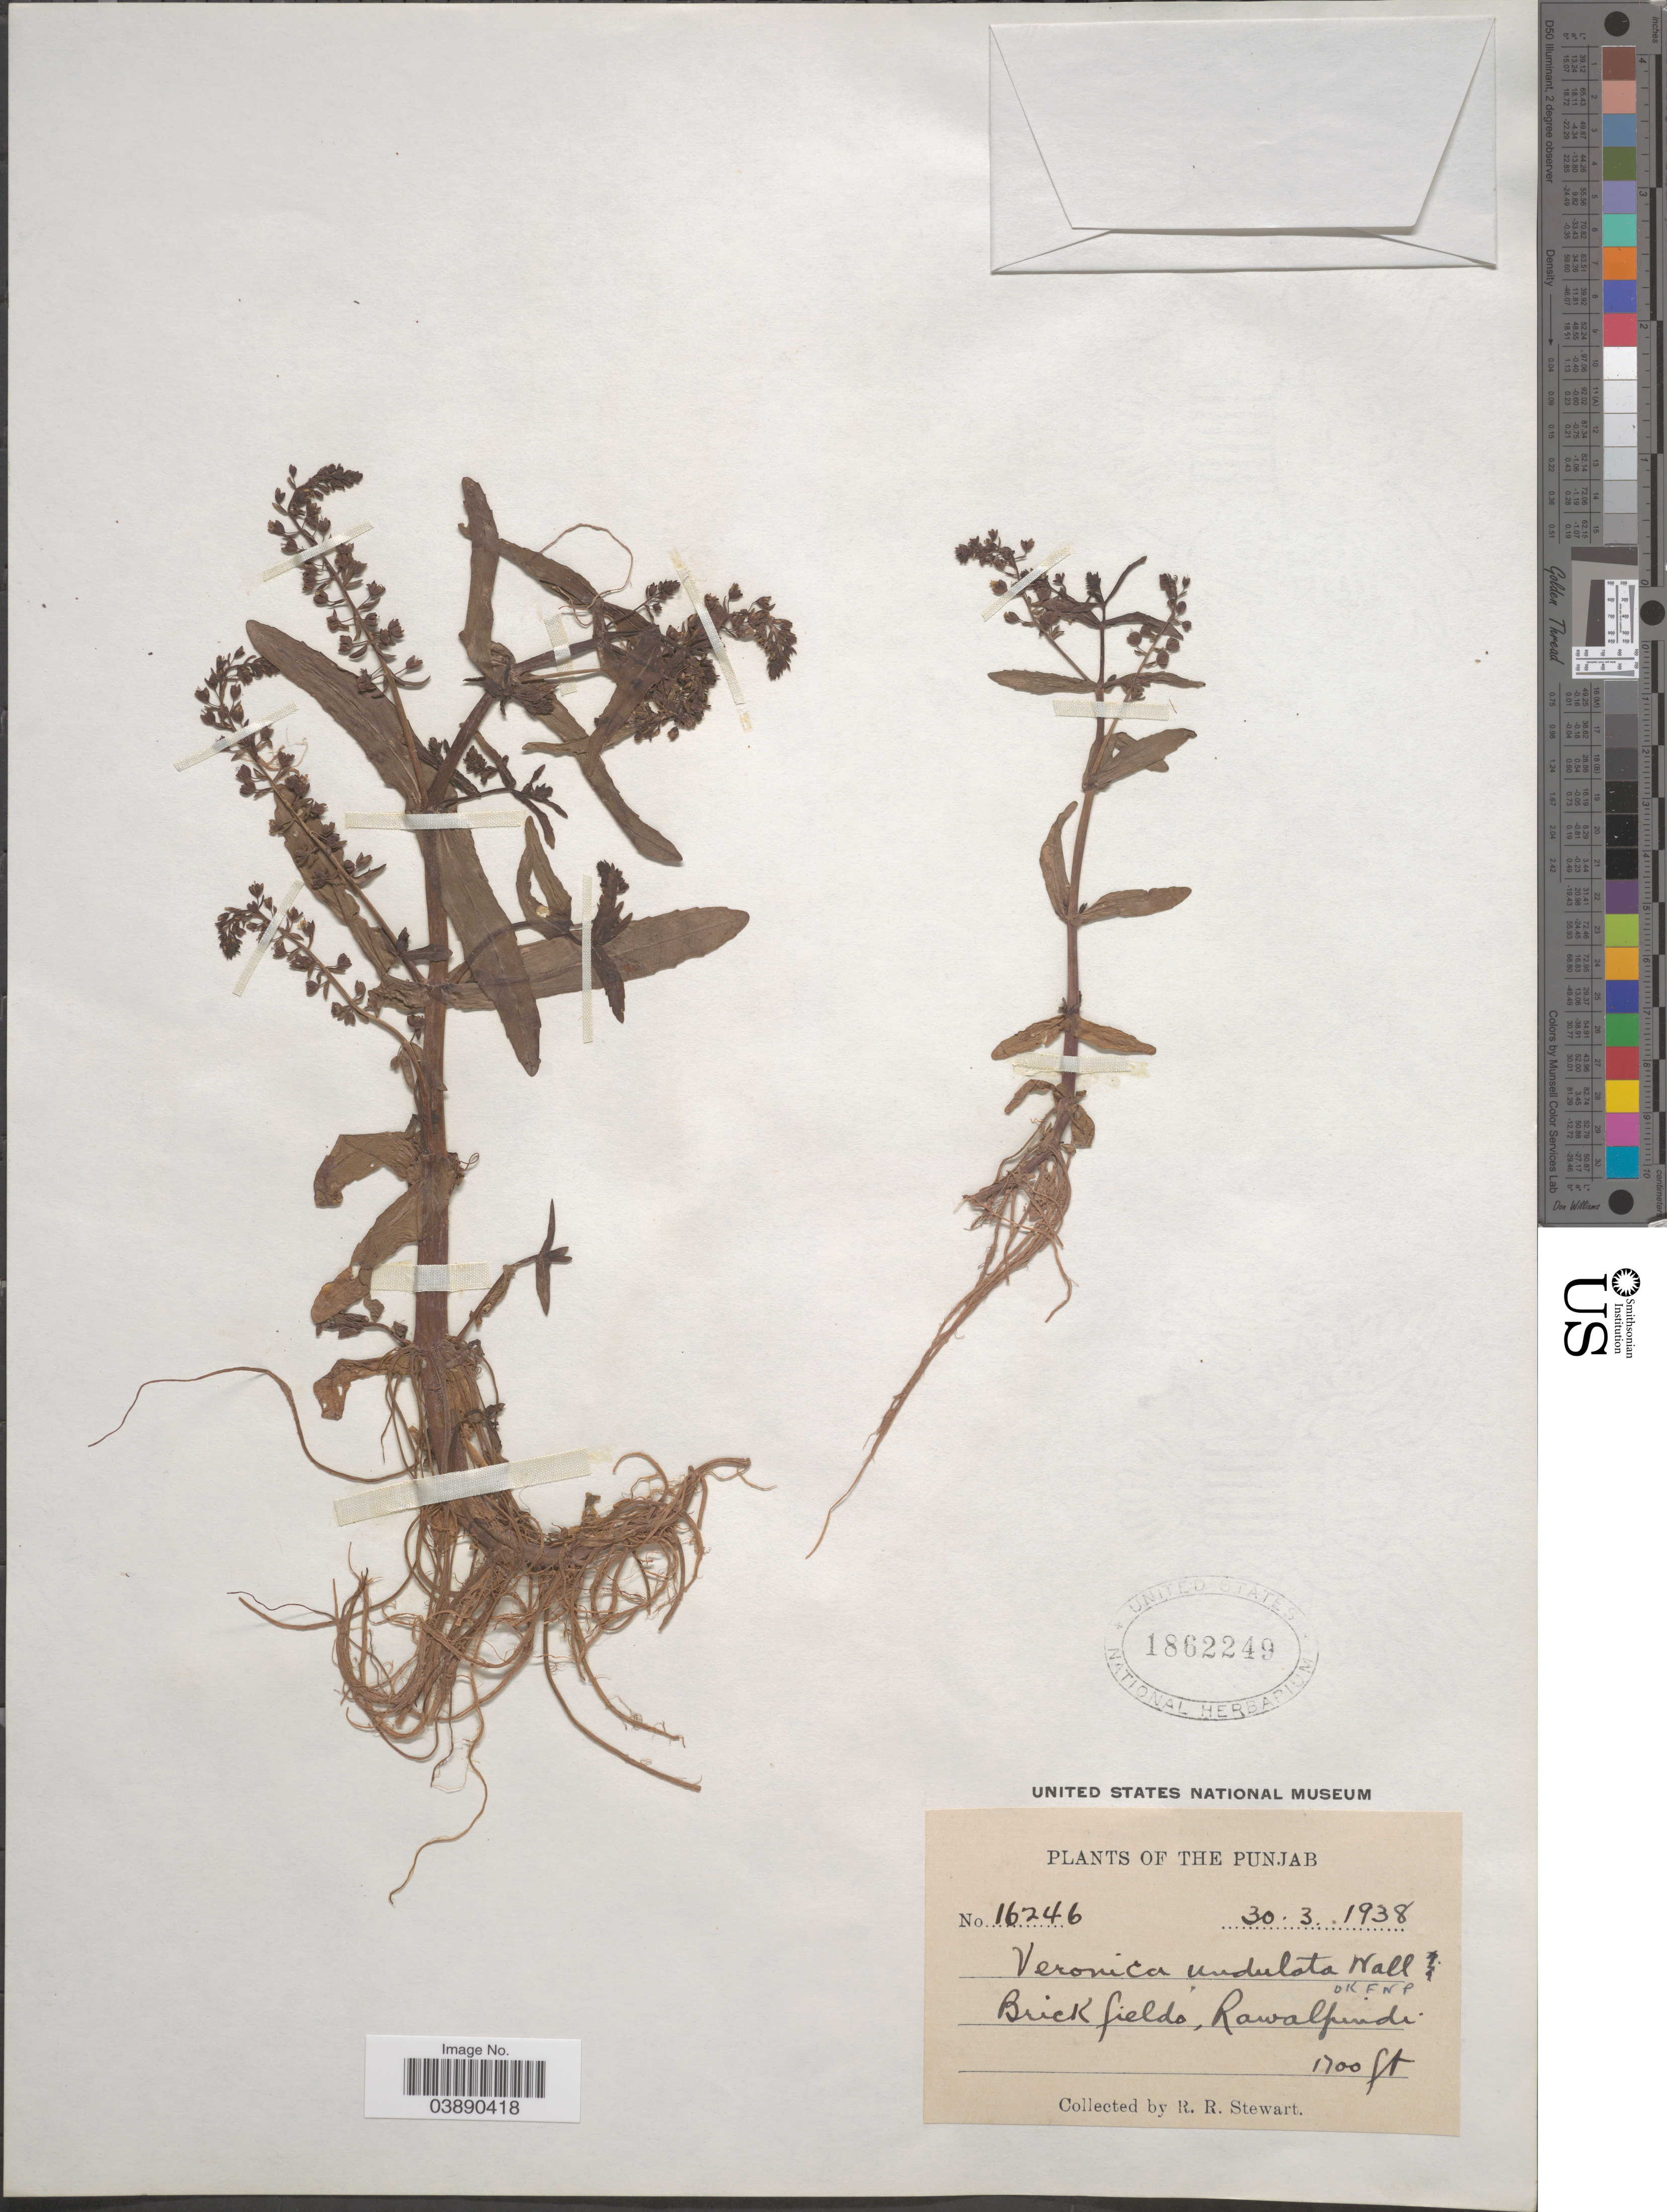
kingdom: Plantae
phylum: Tracheophyta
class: Magnoliopsida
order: Lamiales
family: Plantaginaceae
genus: Veronica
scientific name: Veronica undulata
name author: Wall.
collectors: R. Stewart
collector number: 16246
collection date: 1938-03-30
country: Pakistan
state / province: Punjab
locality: Brick fields, Rawalpindi.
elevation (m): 518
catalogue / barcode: US 1862249